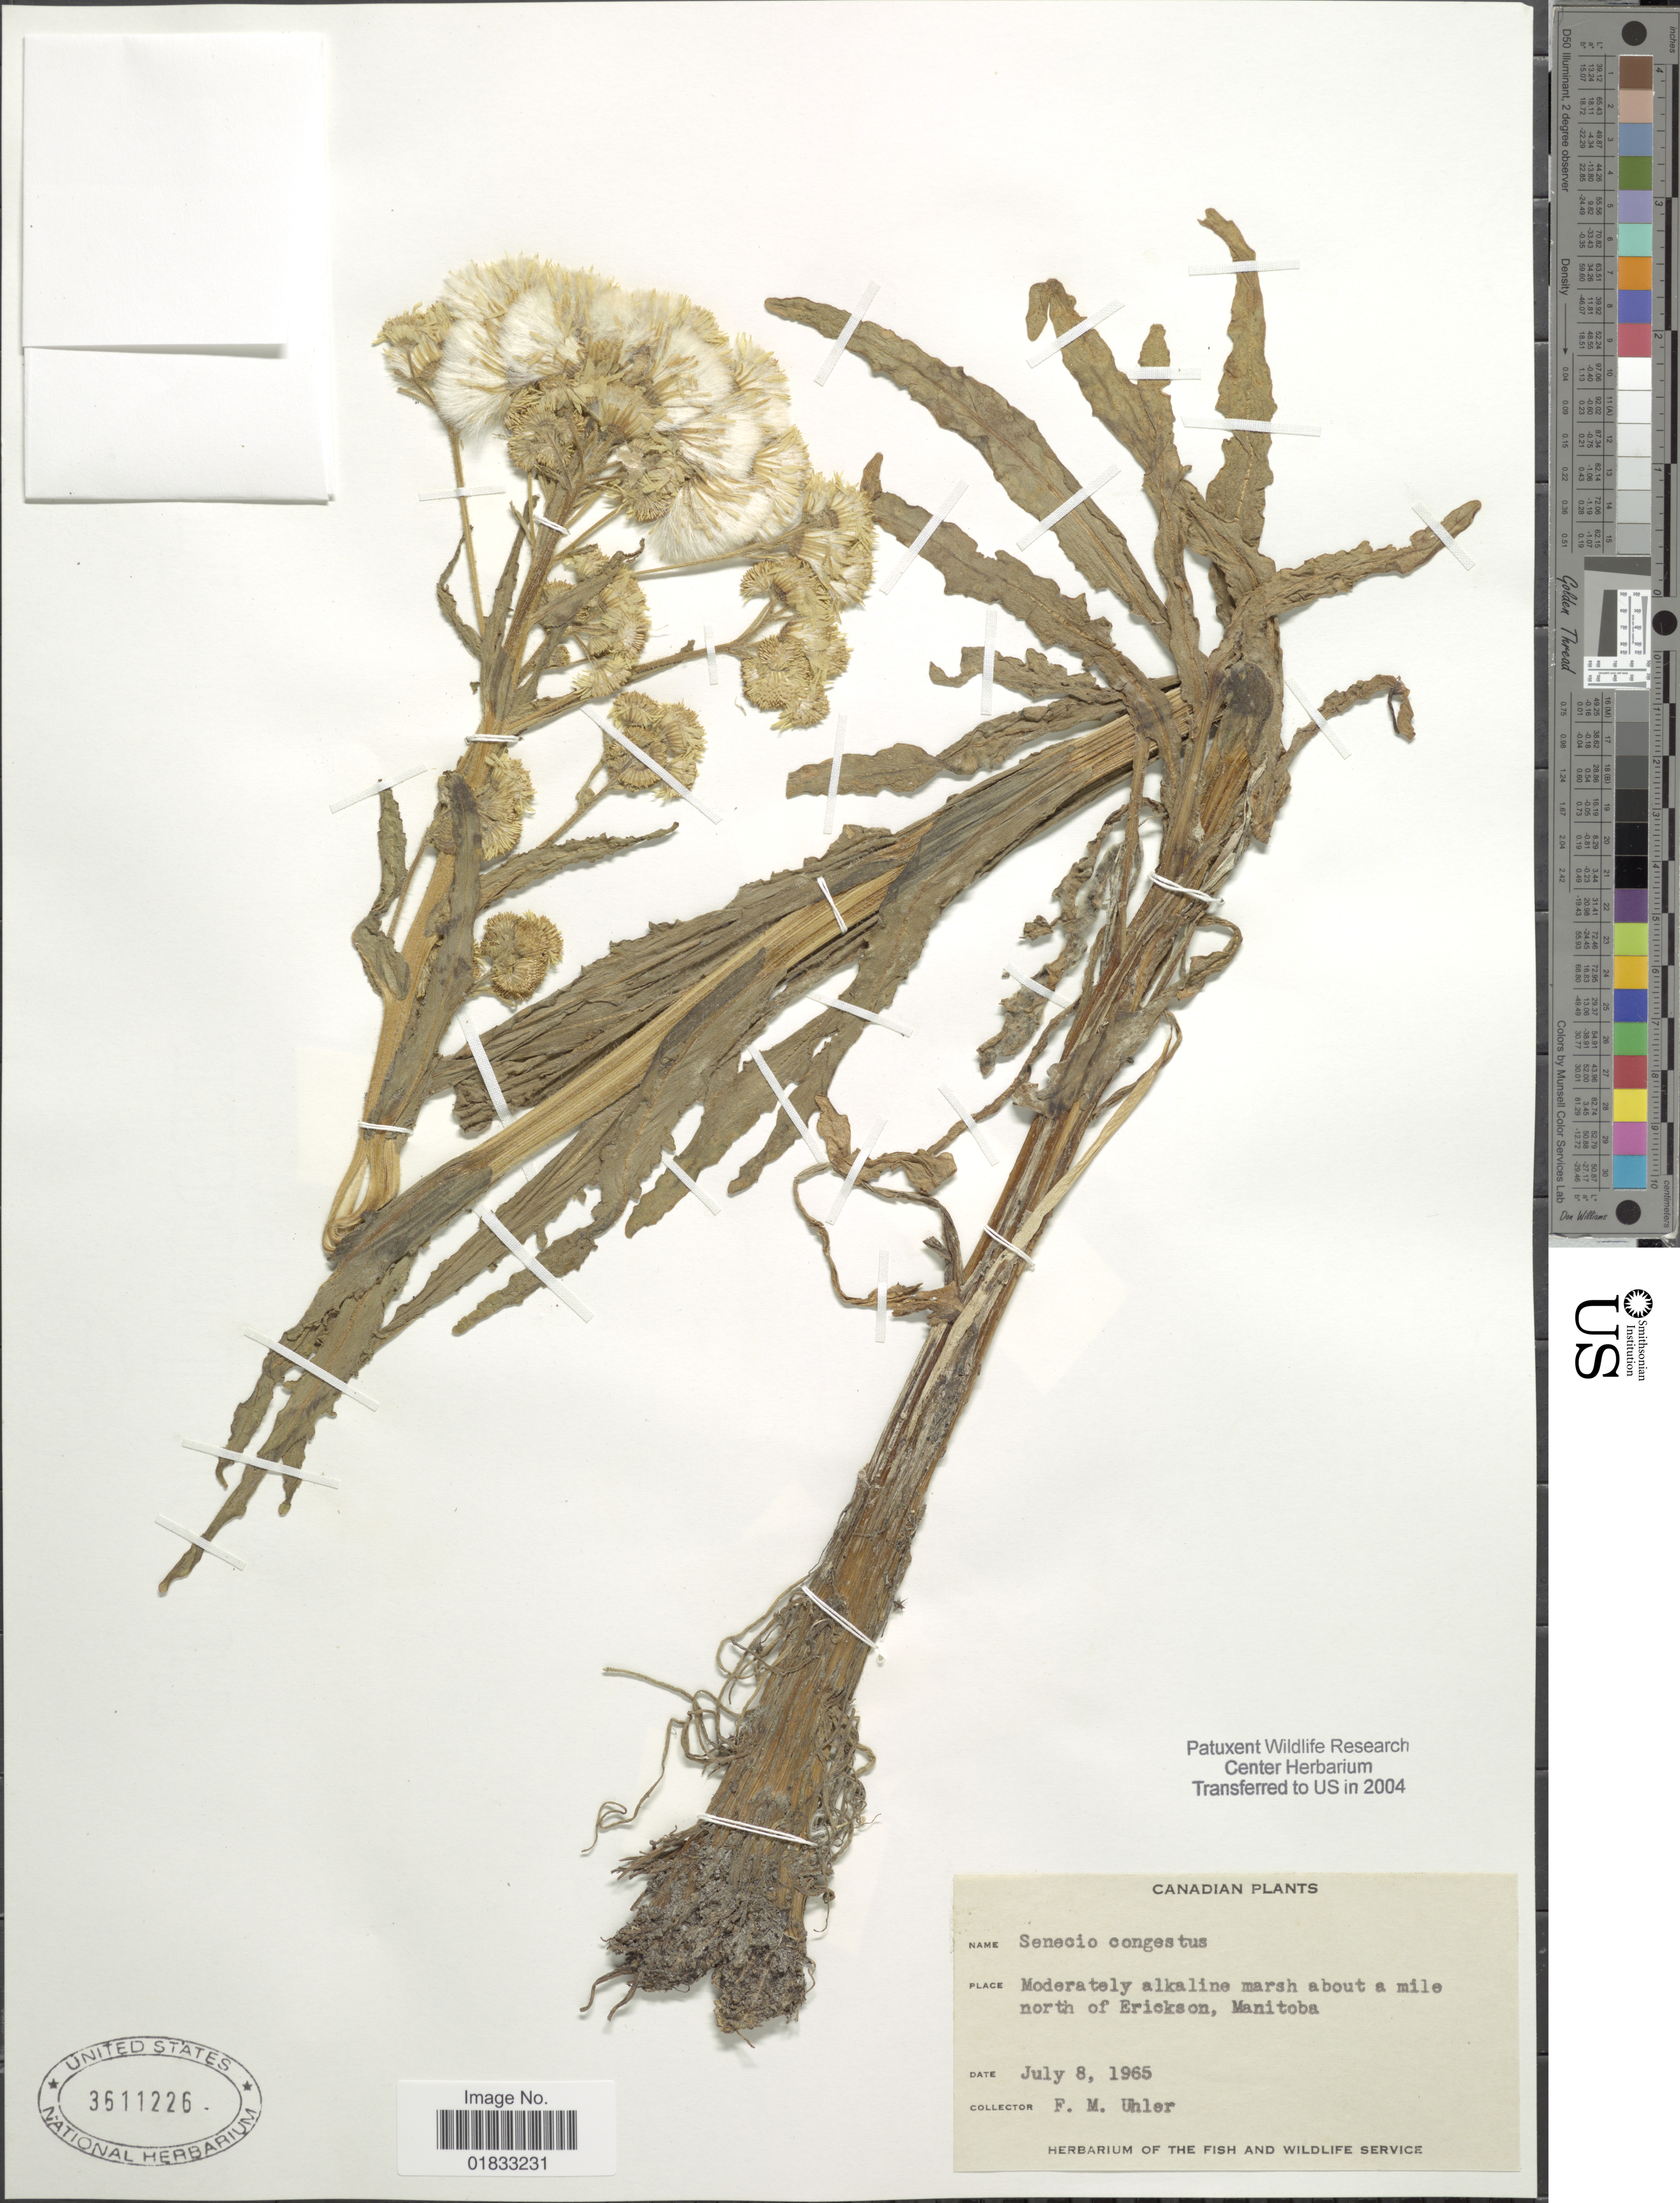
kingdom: Plantae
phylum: Tracheophyta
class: Magnoliopsida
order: Asterales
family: Asteraceae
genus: Tephroseris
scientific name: Tephroseris palustris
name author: (L.) Rchb.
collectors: F. M. Uhler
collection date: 1965-07-08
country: Canada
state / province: Manitoba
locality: Moderately alkaline marsh about a mile north of Erickson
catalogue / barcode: US 3611226